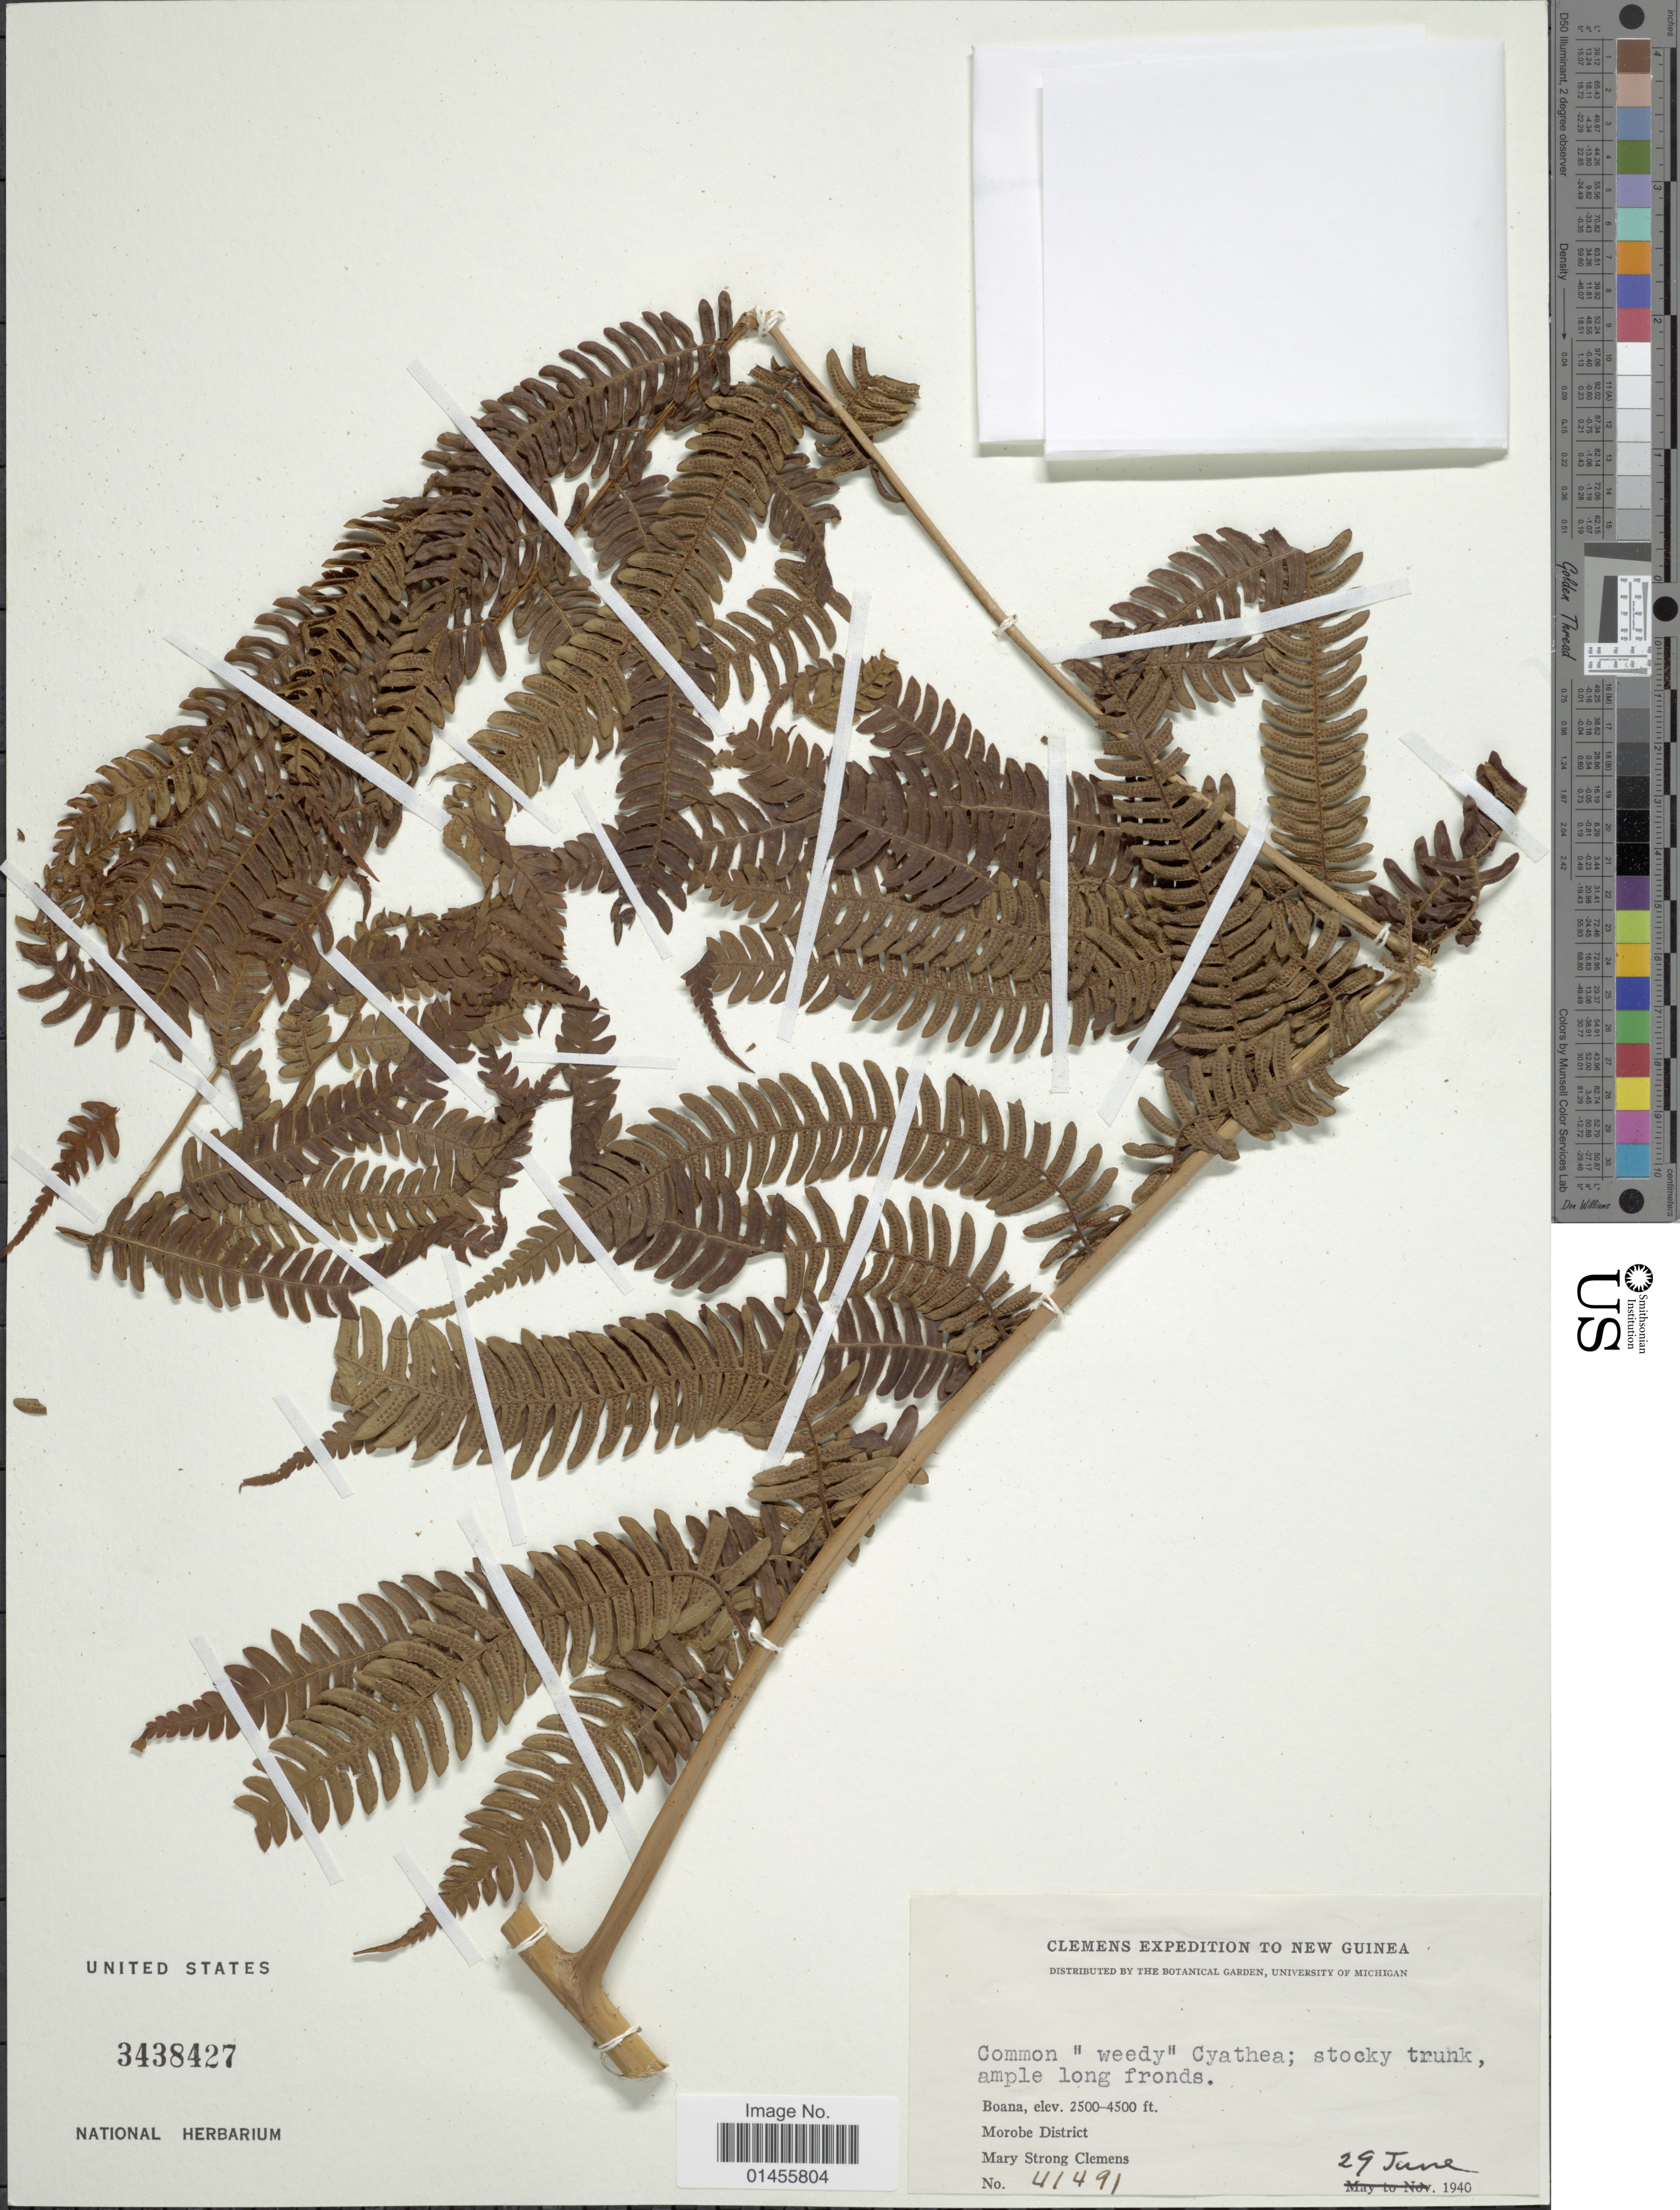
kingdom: Plantae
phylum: Tracheophyta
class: Polypodiopsida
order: Cyatheales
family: Cyatheaceae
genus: Alsophila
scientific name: Alsophila sp.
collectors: M. S. Clemens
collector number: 41491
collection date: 1940-06-29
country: Papua New Guinea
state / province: Morobe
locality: New Guinea. Boana. Morobe District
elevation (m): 762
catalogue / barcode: US 3438427